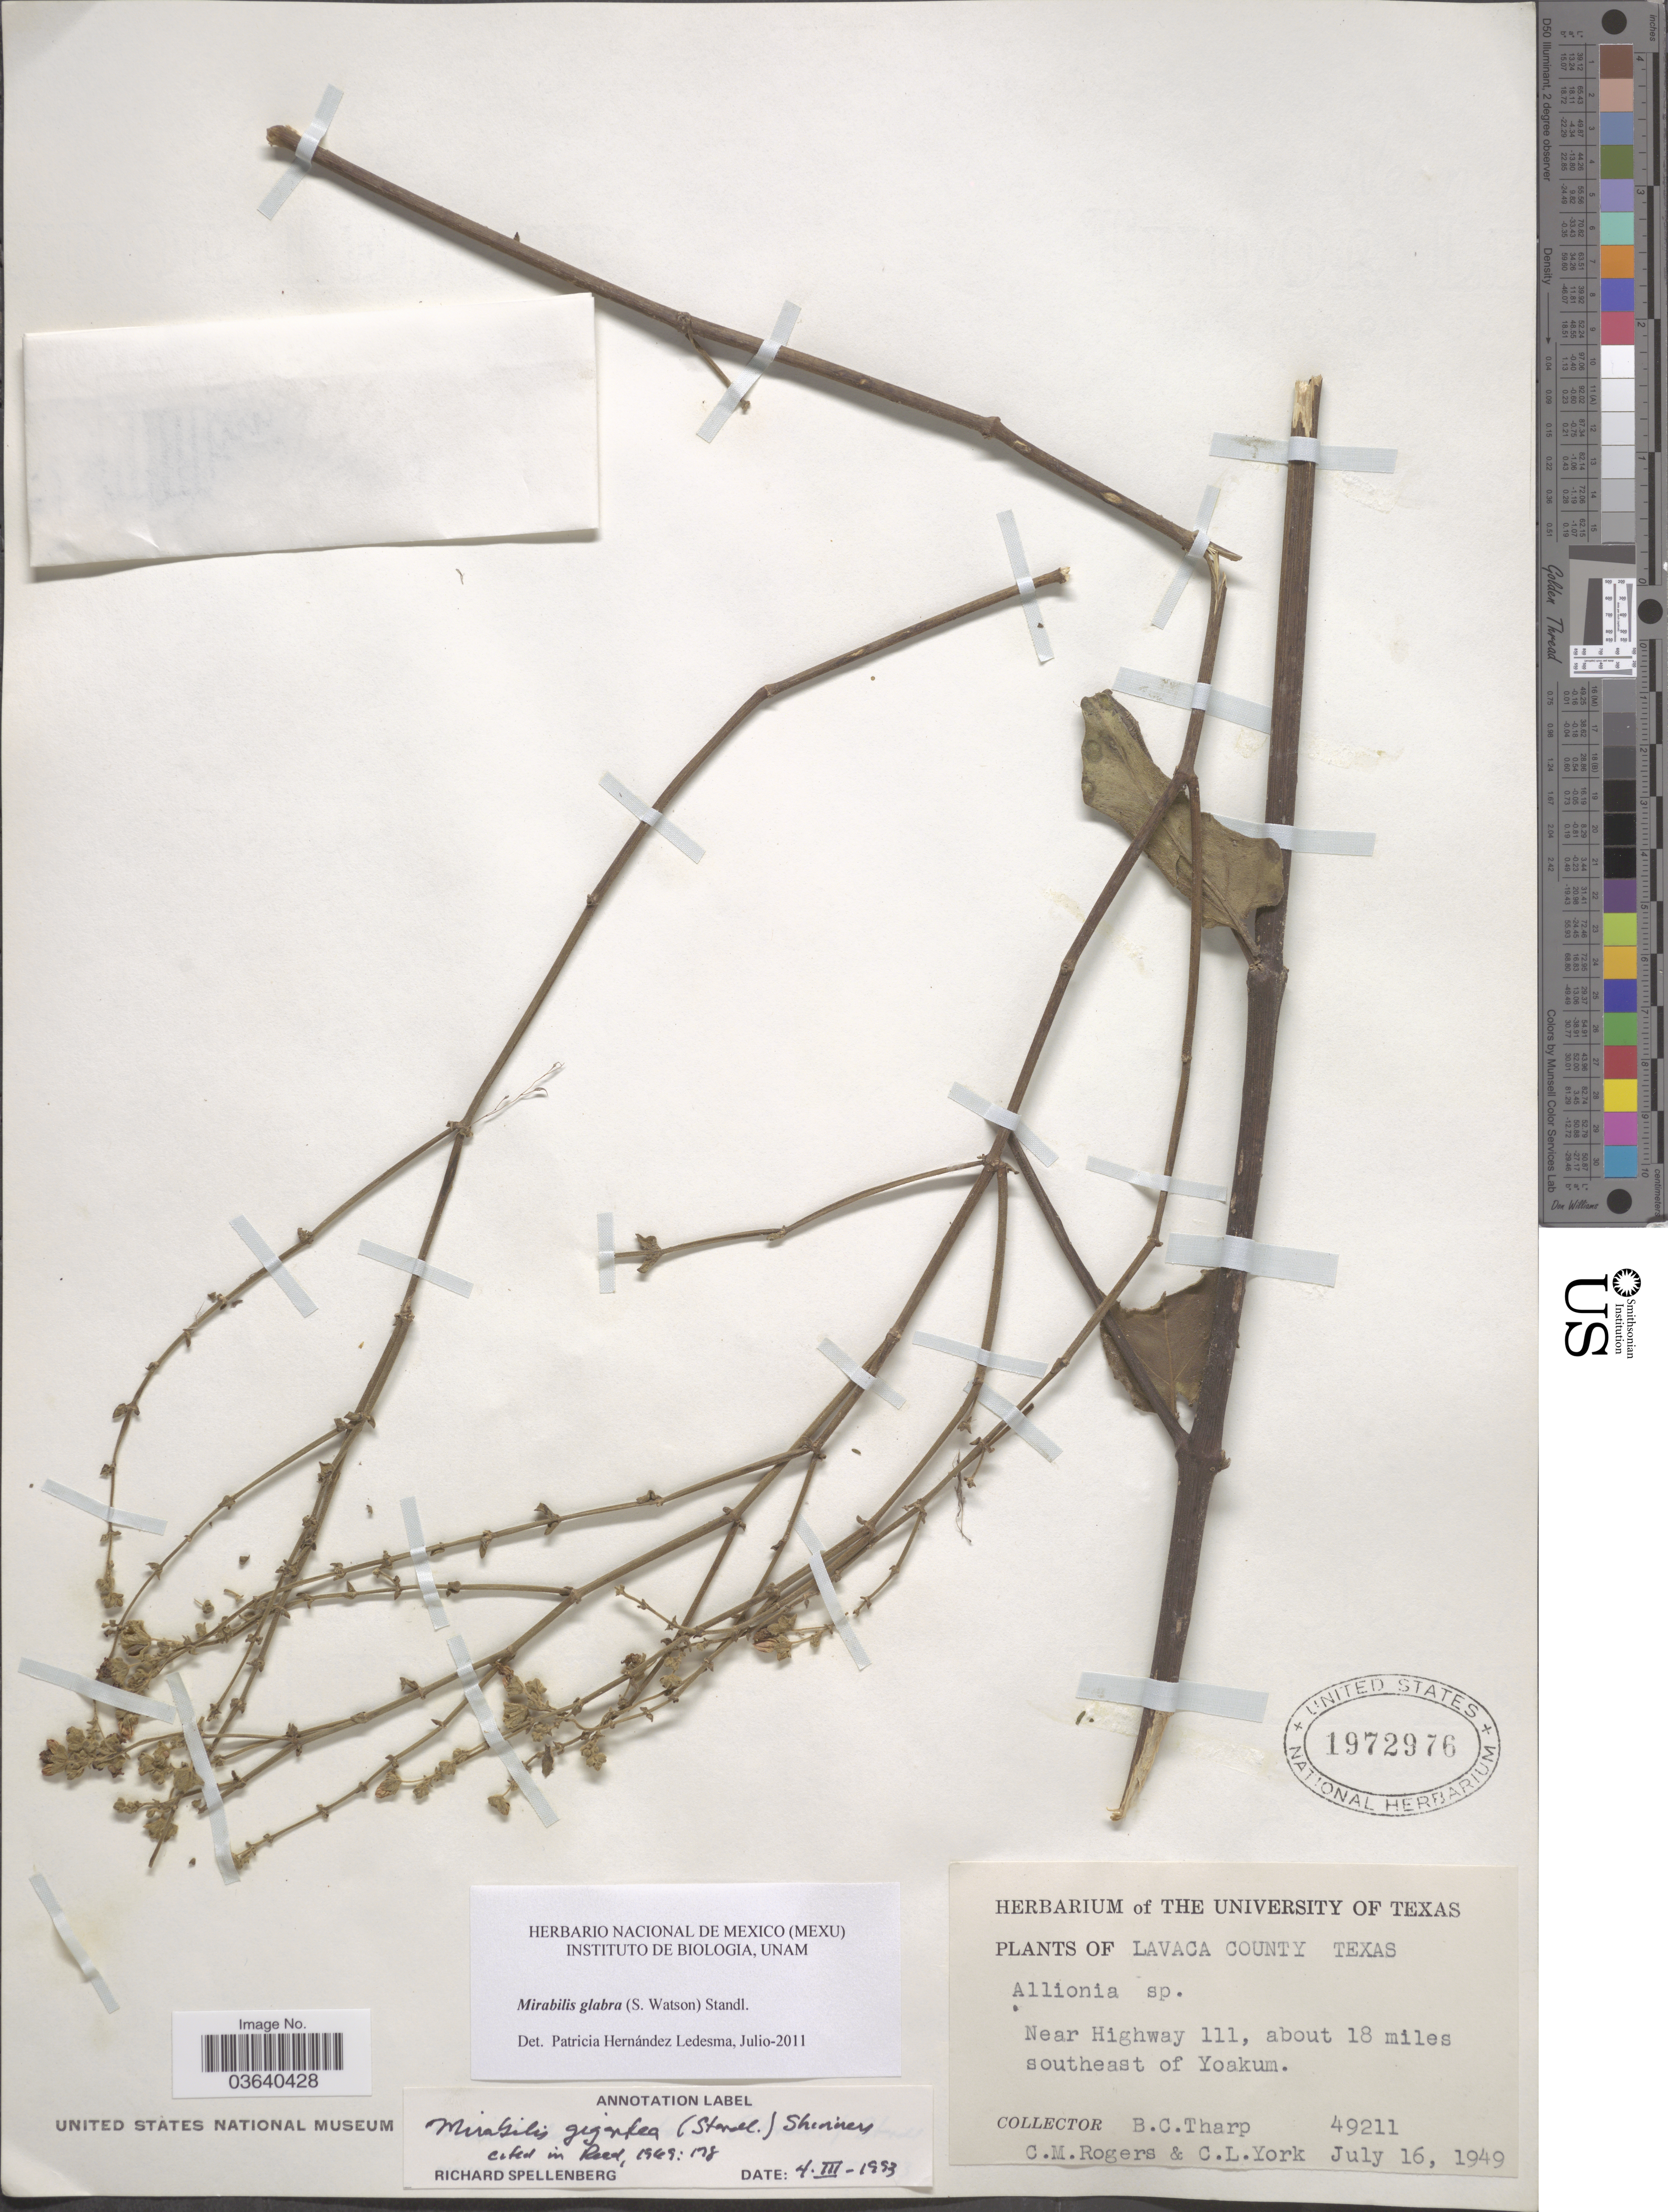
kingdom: Plantae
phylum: Tracheophyta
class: Magnoliopsida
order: Caryophyllales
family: Nyctaginaceae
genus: Mirabilis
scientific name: Mirabilis glabra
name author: (S. Watson) Standl.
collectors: B. C. Tharp, C. M. Rogers & C. L. York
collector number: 49211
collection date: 1949-07-16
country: United States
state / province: Texas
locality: Lavaca County. Near Highway 111, about 18 miles southeast of Yoakum.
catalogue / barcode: US 1972976